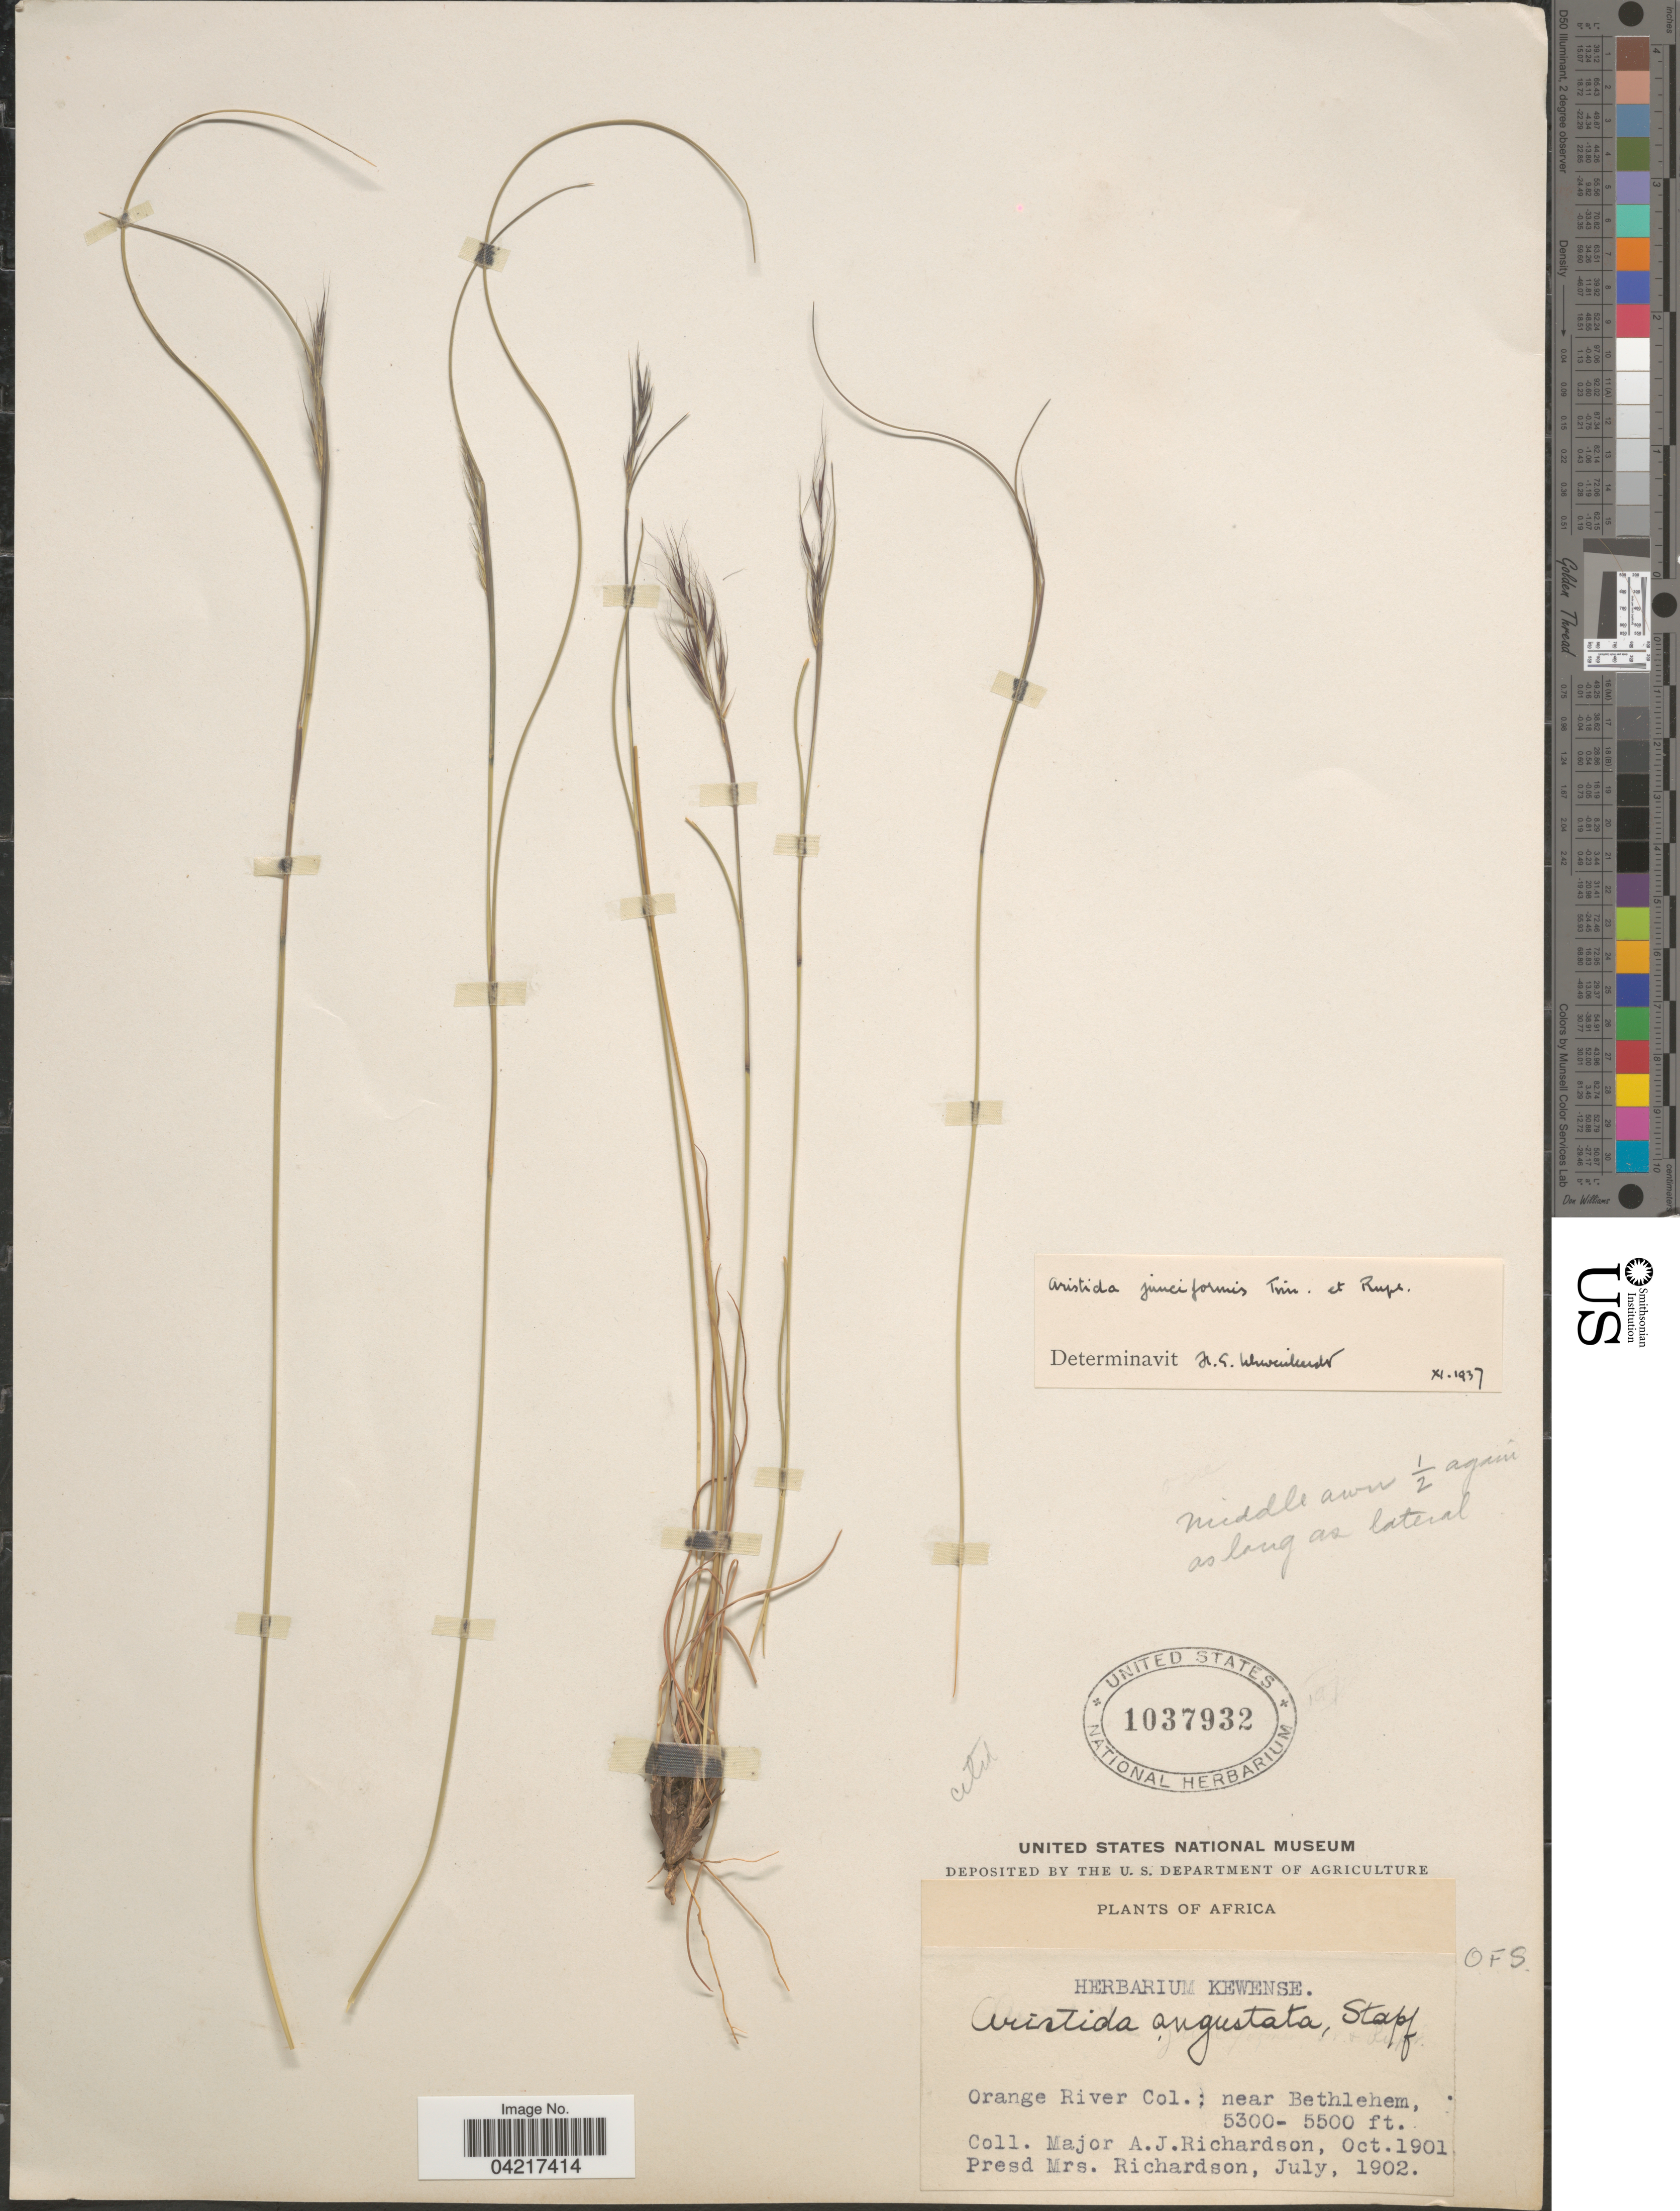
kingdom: Plantae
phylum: Tracheophyta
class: Liliopsida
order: Poales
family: Poaceae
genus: Aristida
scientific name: Aristida junciformis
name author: Trin. & Rupr.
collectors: A. Richardson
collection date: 1901-10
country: South Africa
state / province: Free State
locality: Orange River Col.: near Bethlehem. OFS.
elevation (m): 1615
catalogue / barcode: US 1037932